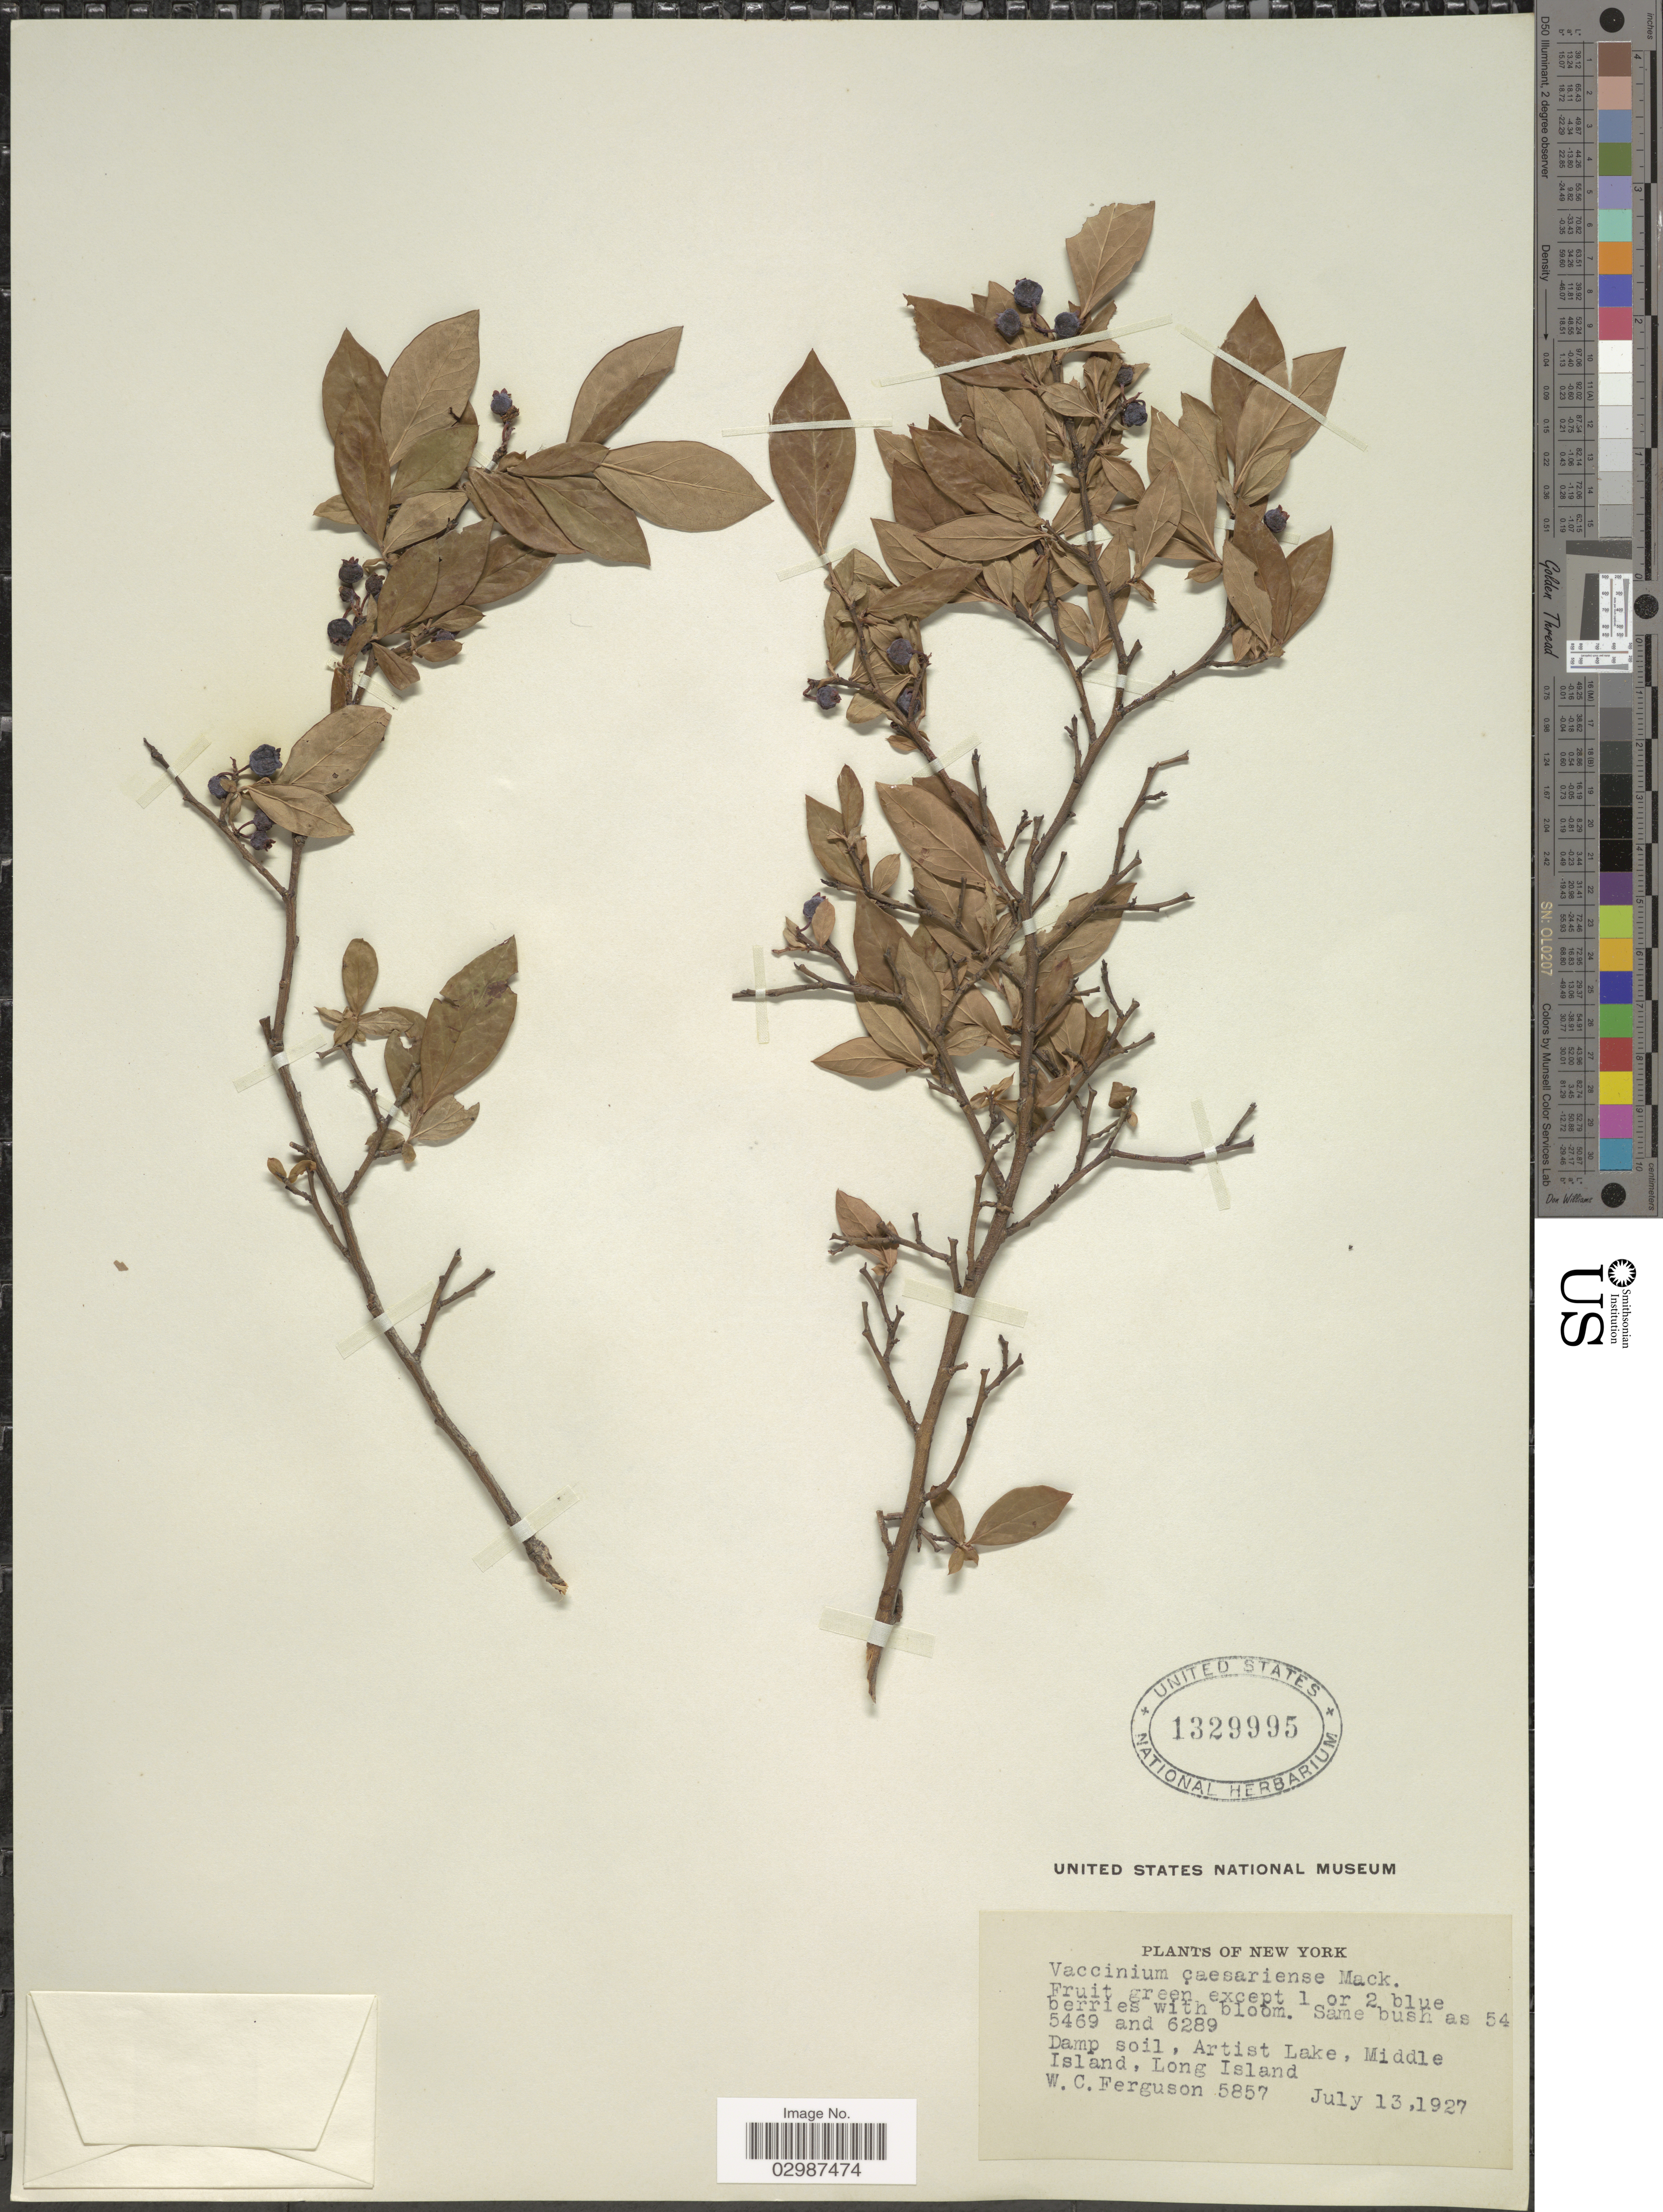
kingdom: Plantae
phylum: Tracheophyta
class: Magnoliopsida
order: Ericales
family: Ericaceae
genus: Vaccinium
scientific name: Vaccinium caesariense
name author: Mack.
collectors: W. Ferguson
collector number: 5857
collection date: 1927-07-13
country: United States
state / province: New York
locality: Artist Lake, Middle Island, Long Island.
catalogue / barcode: US 1329995